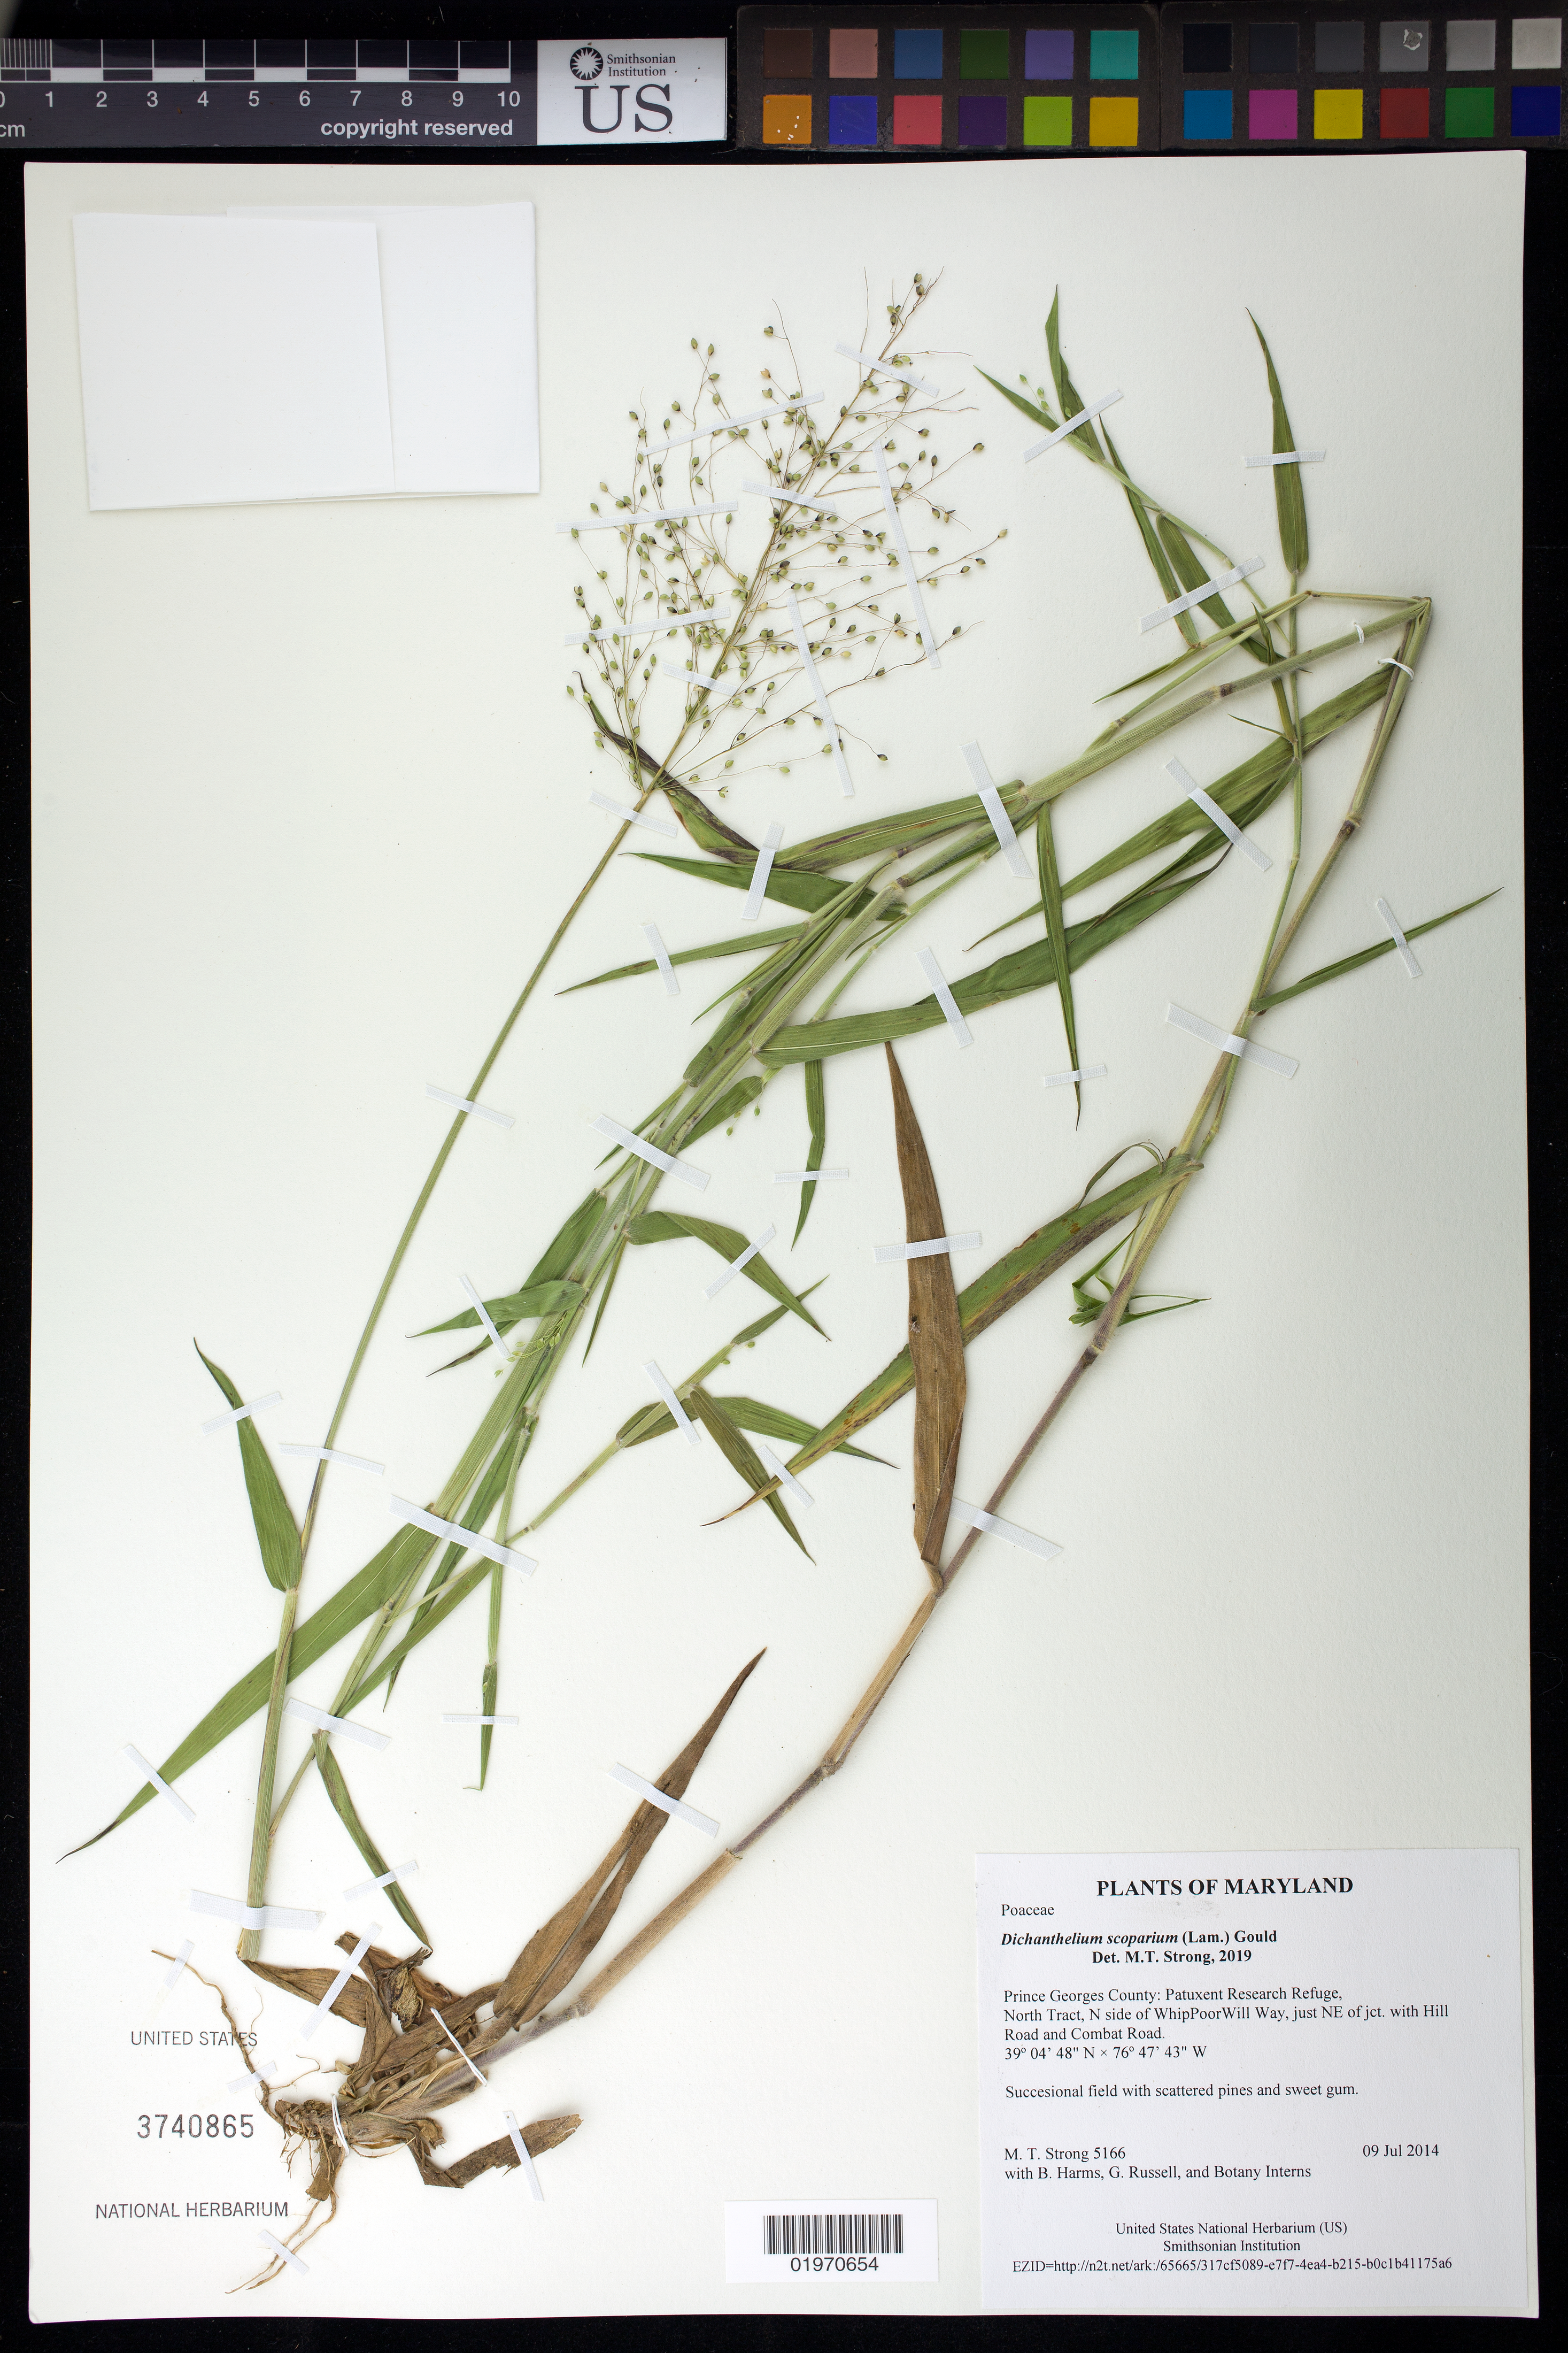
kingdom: Plantae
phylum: Tracheophyta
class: Liliopsida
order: Poales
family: Poaceae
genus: Dichanthelium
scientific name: Dichanthelium scoparium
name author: (Lam.) Gould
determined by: Strong, Mark T., (BOT), Smithsonian Institution - National Museum of Natural History (UNITED STATES)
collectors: M. T. Strong, B. Harms, G. Russell & Botany Interns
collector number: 5166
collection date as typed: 9 Jul 2014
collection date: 2014-07-09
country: United States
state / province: Maryland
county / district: Prince Georges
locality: Patuxent Research Refuge, North Tract, N side of WhipPoorWill Way, just NE of jct with Hill Road and Combat Road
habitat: Succesional field with scattered pines and sweet gum.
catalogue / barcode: US 3740865